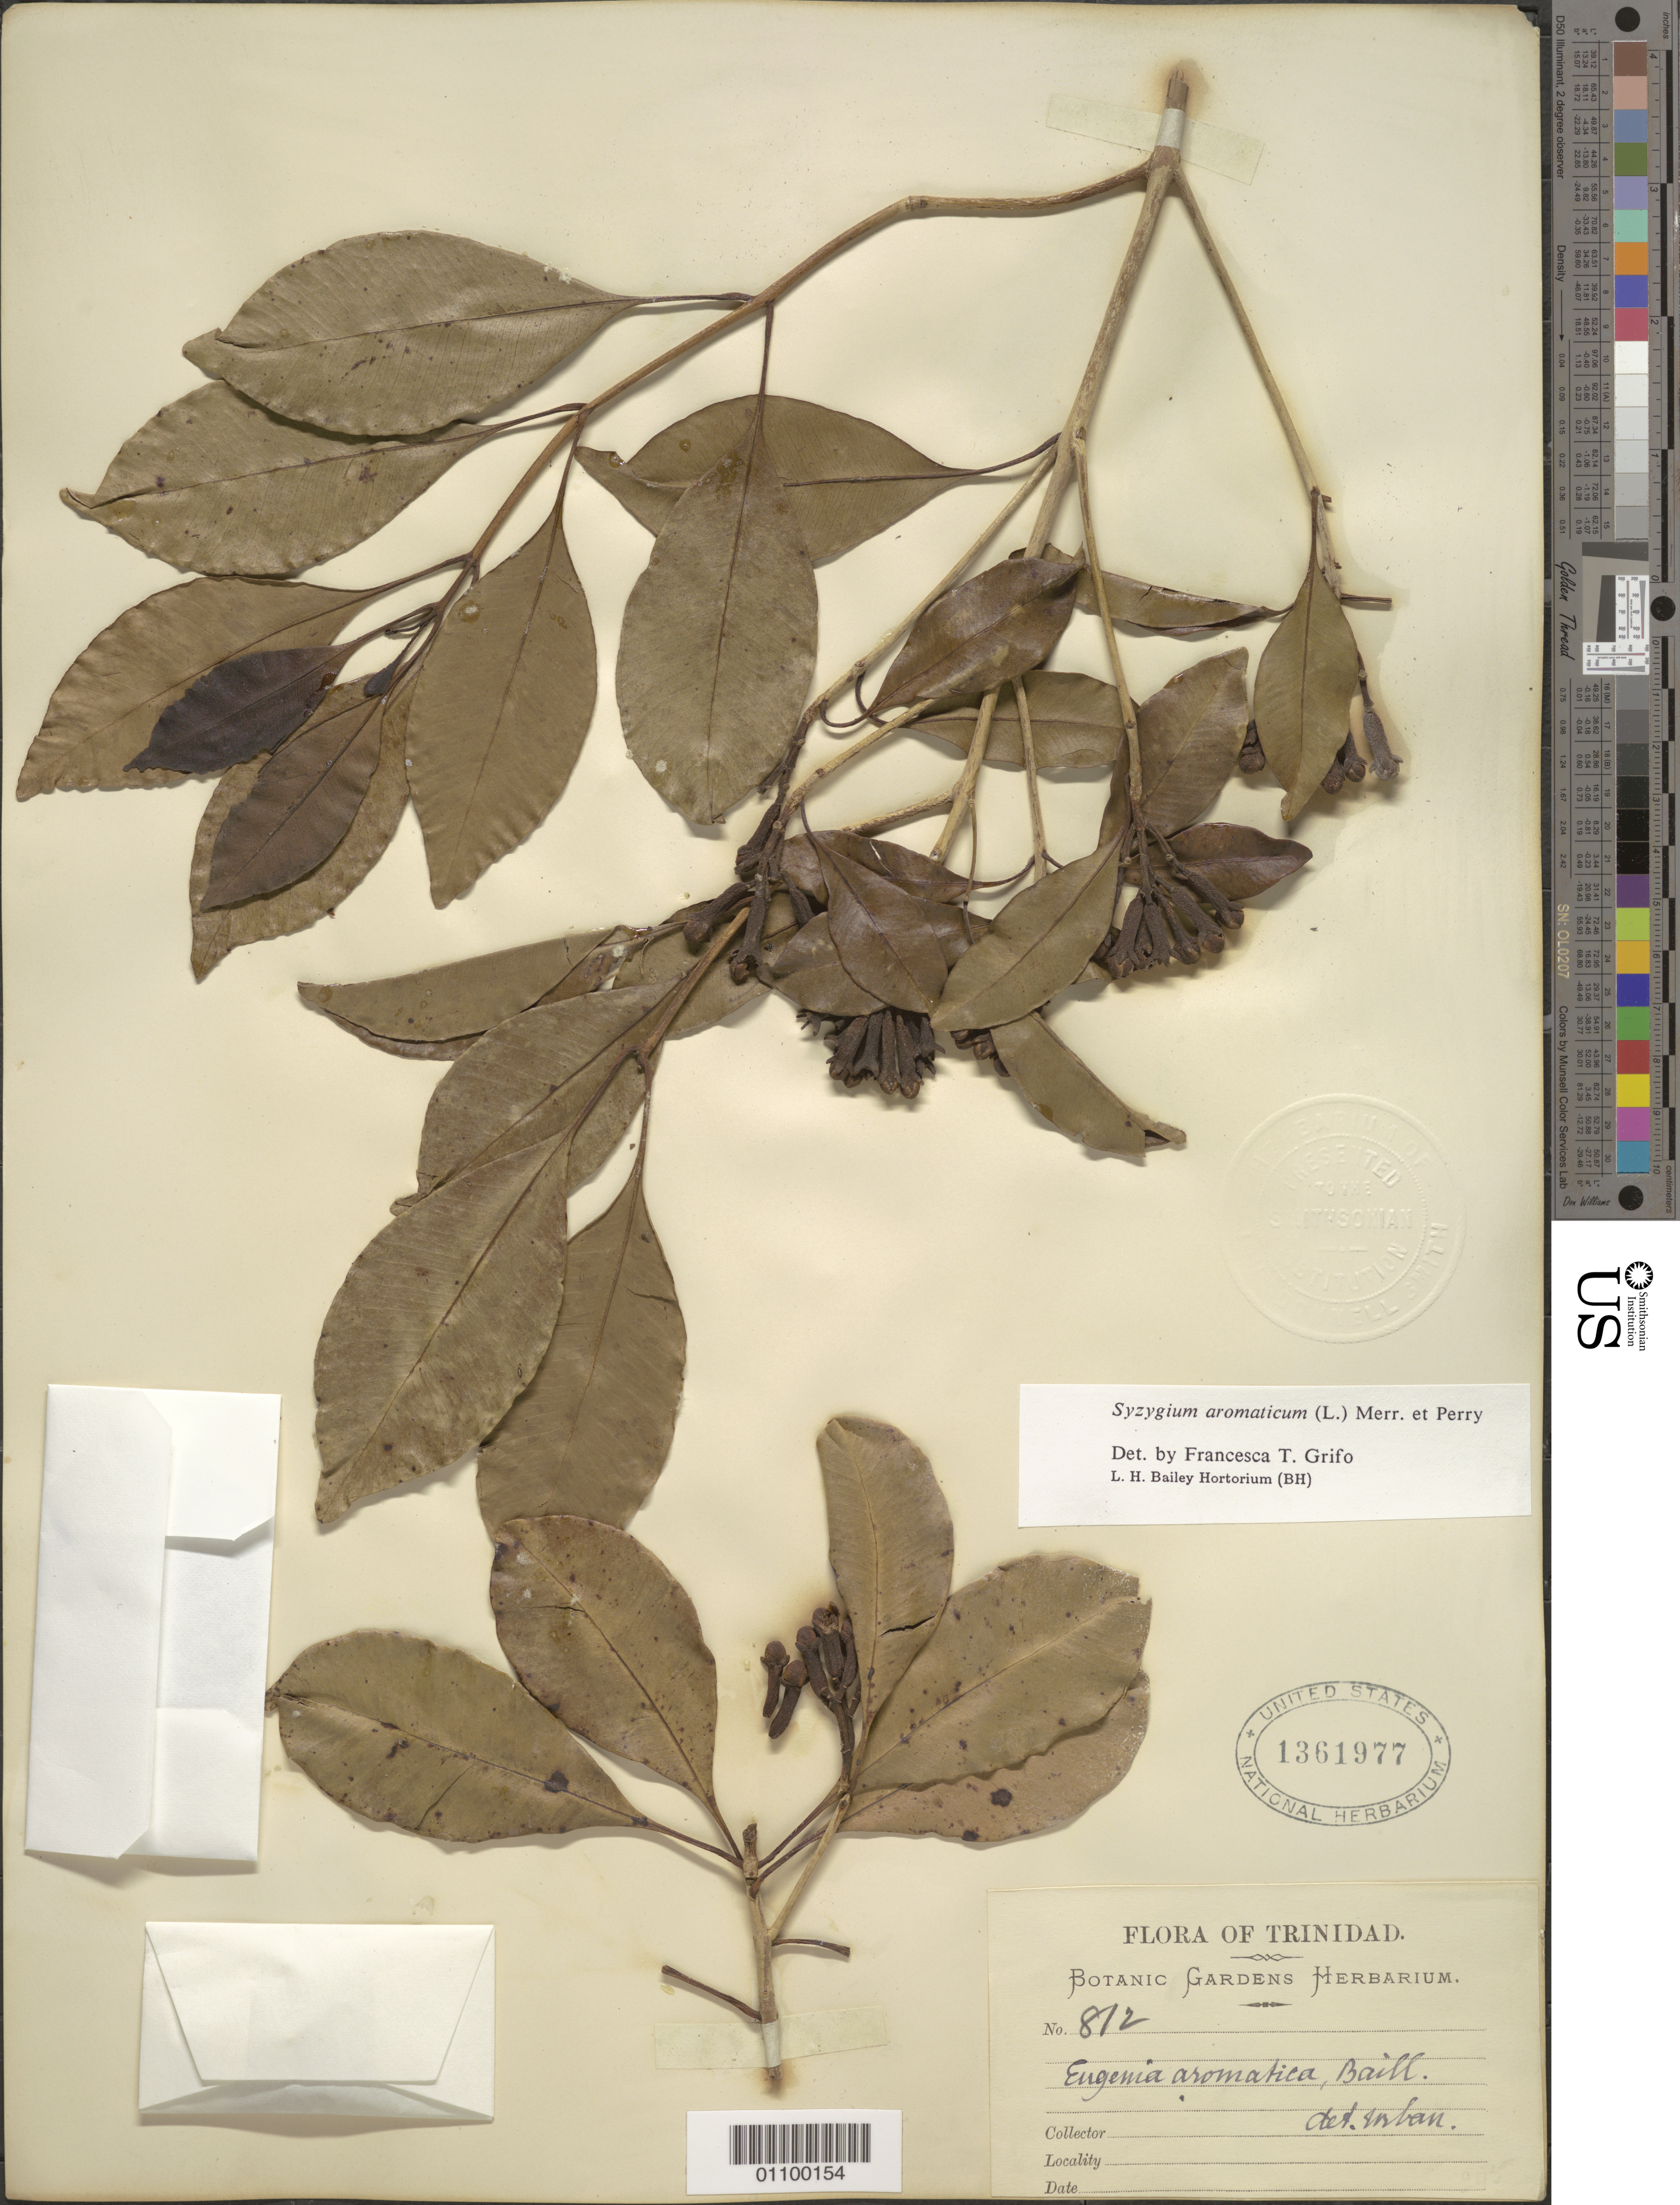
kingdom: Plantae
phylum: Tracheophyta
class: Magnoliopsida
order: Myrtales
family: Myrtaceae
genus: Syzygium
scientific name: Syzygium aromaticum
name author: (L.) Merr. & L.M. Perry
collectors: Botanic Gardens Herbarium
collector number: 812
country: Trinidad and Tobago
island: Trinidad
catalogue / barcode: US 1361977